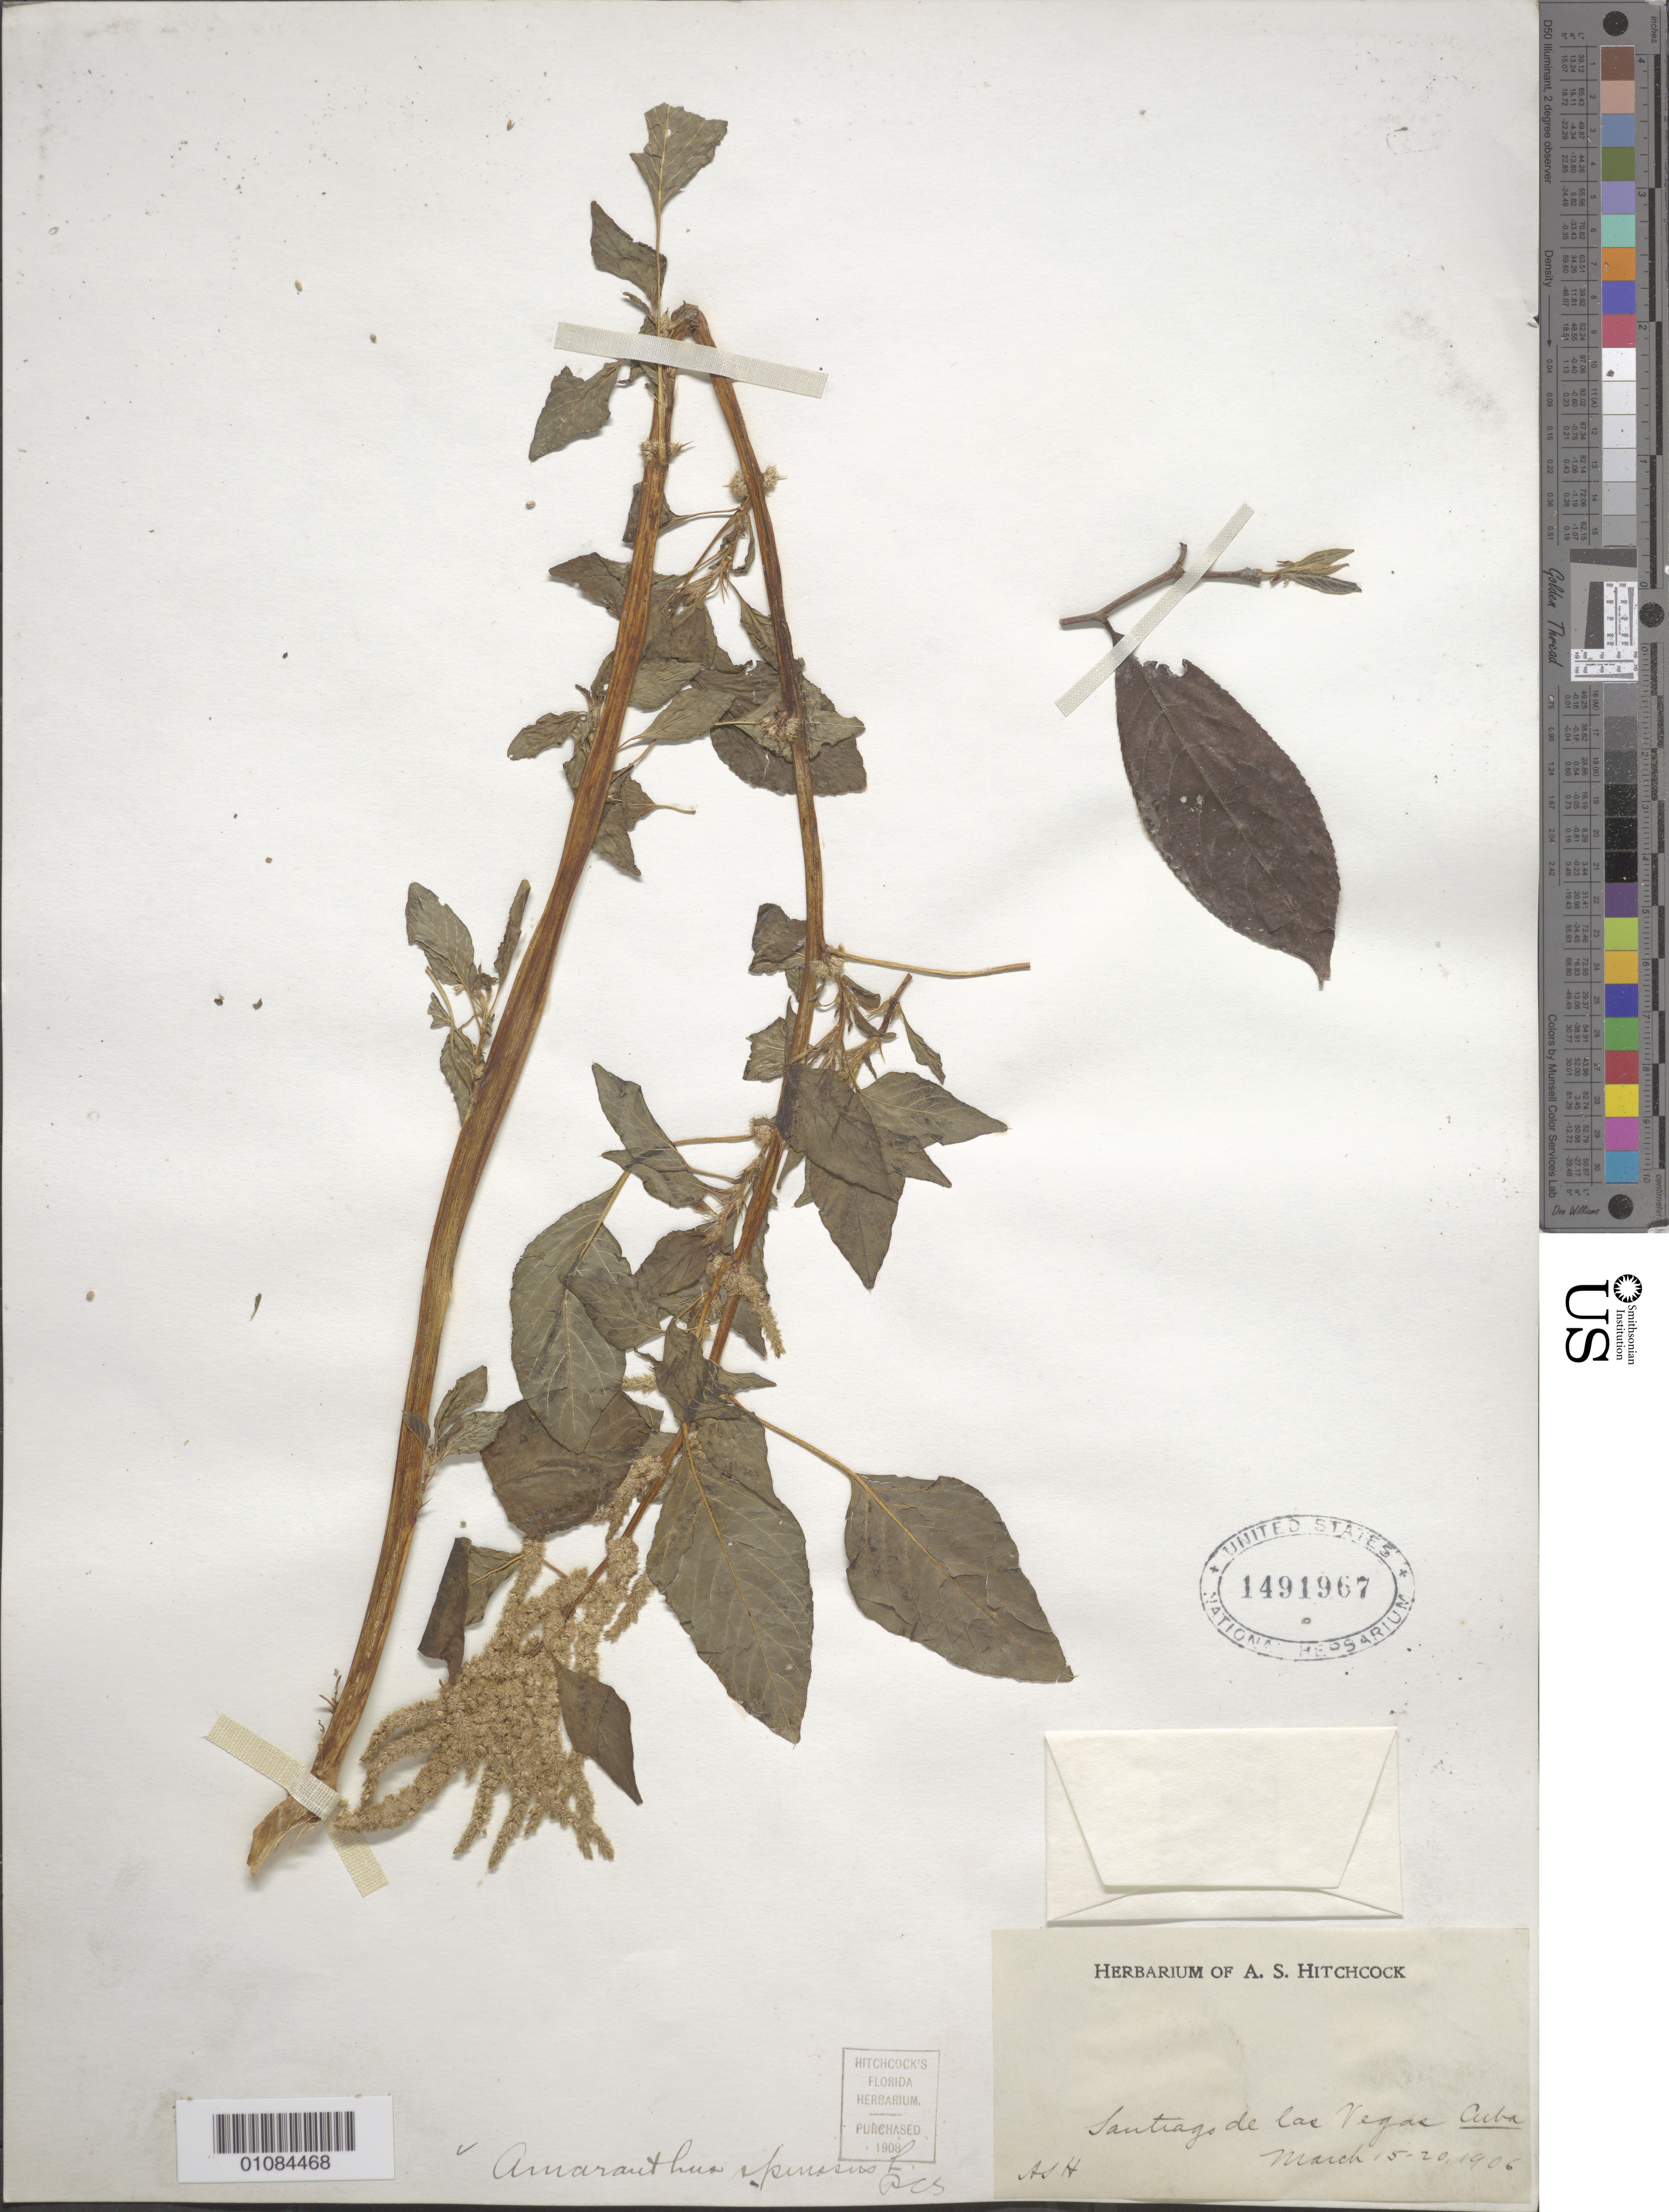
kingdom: Plantae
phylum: Tracheophyta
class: Magnoliopsida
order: Caryophyllales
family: Amaranthaceae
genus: Amaranthus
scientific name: Amaranthus spinosus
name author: L.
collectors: A. S. Hitchcock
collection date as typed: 15 Mar 1906 to 20 Mar 1906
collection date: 1906-03-15/1906-03-20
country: Cuba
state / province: La Habana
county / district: Municipio Boyeros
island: Cuba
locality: Santiago de las Vegas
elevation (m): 97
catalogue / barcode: US 1491967